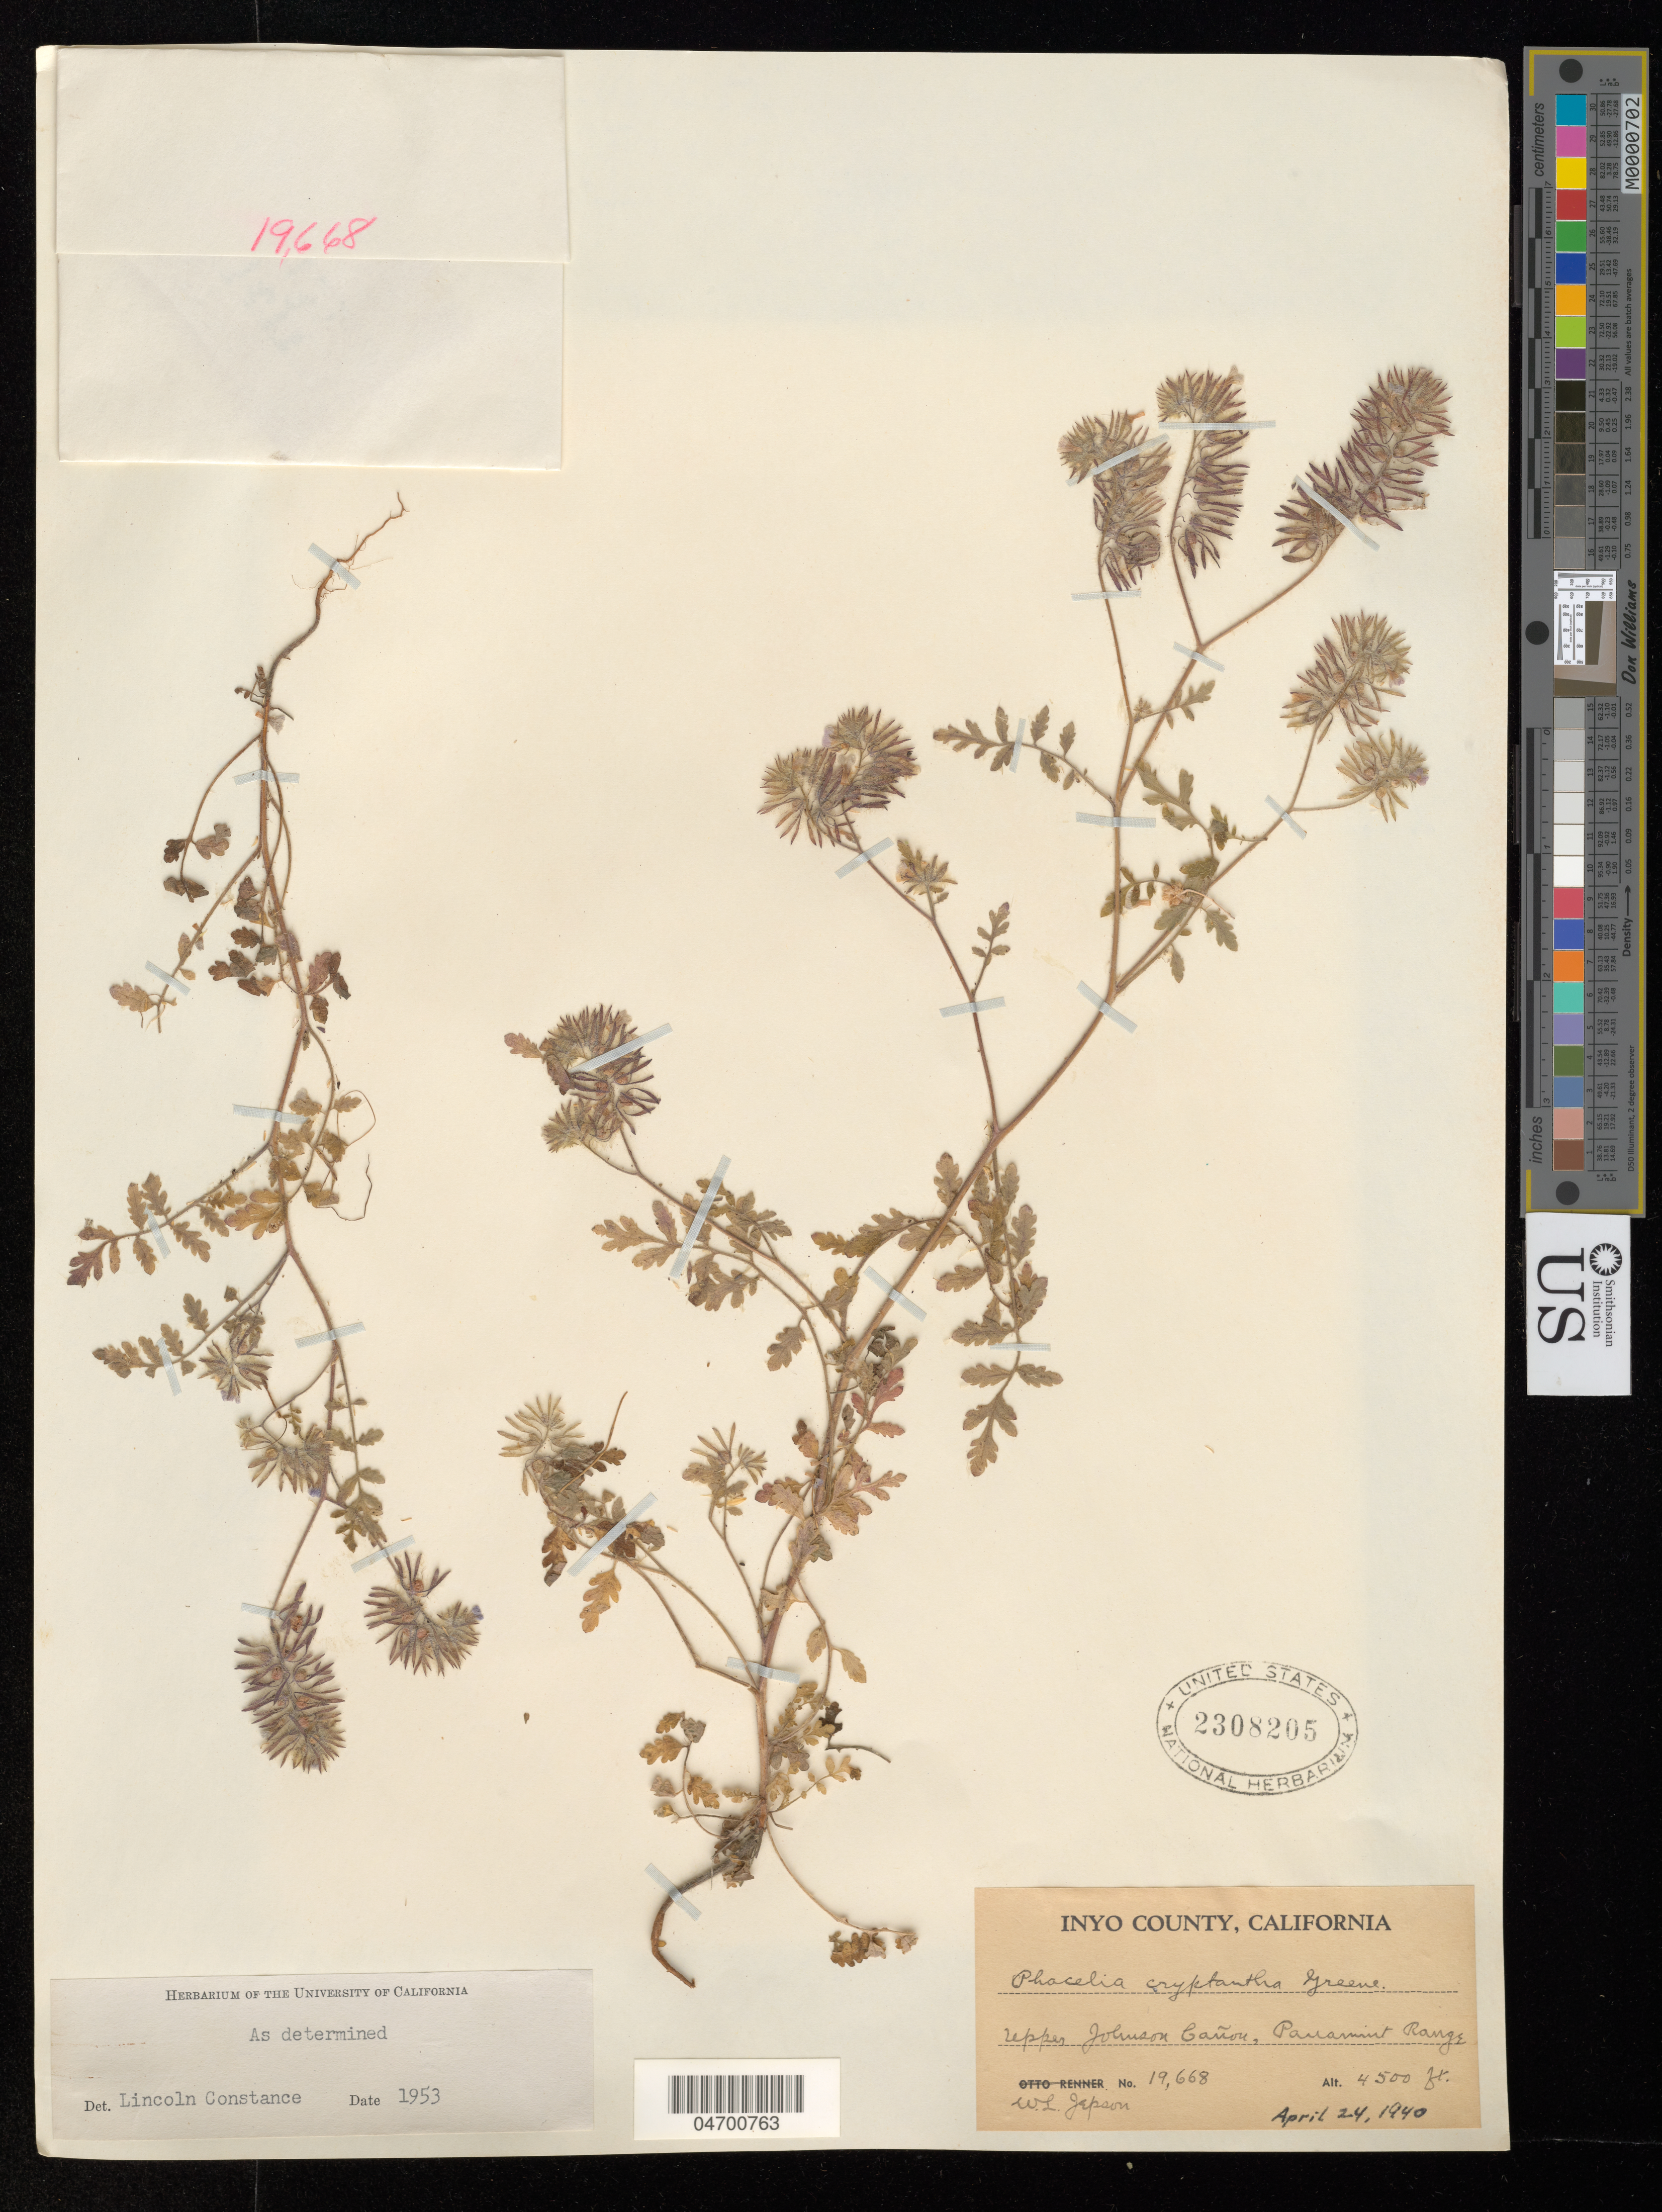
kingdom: Plantae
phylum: Tracheophyta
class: Magnoliopsida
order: Boraginales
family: Hydrophyllaceae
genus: Phacelia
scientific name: Phacelia cryptantha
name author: Greene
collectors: W. L. Jepson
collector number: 19668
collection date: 1940-04-24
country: United States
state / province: California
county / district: Inyo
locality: Inyo County. Upper Johnson Cañon, Panamint Range.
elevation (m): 1372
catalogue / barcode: US 2308205